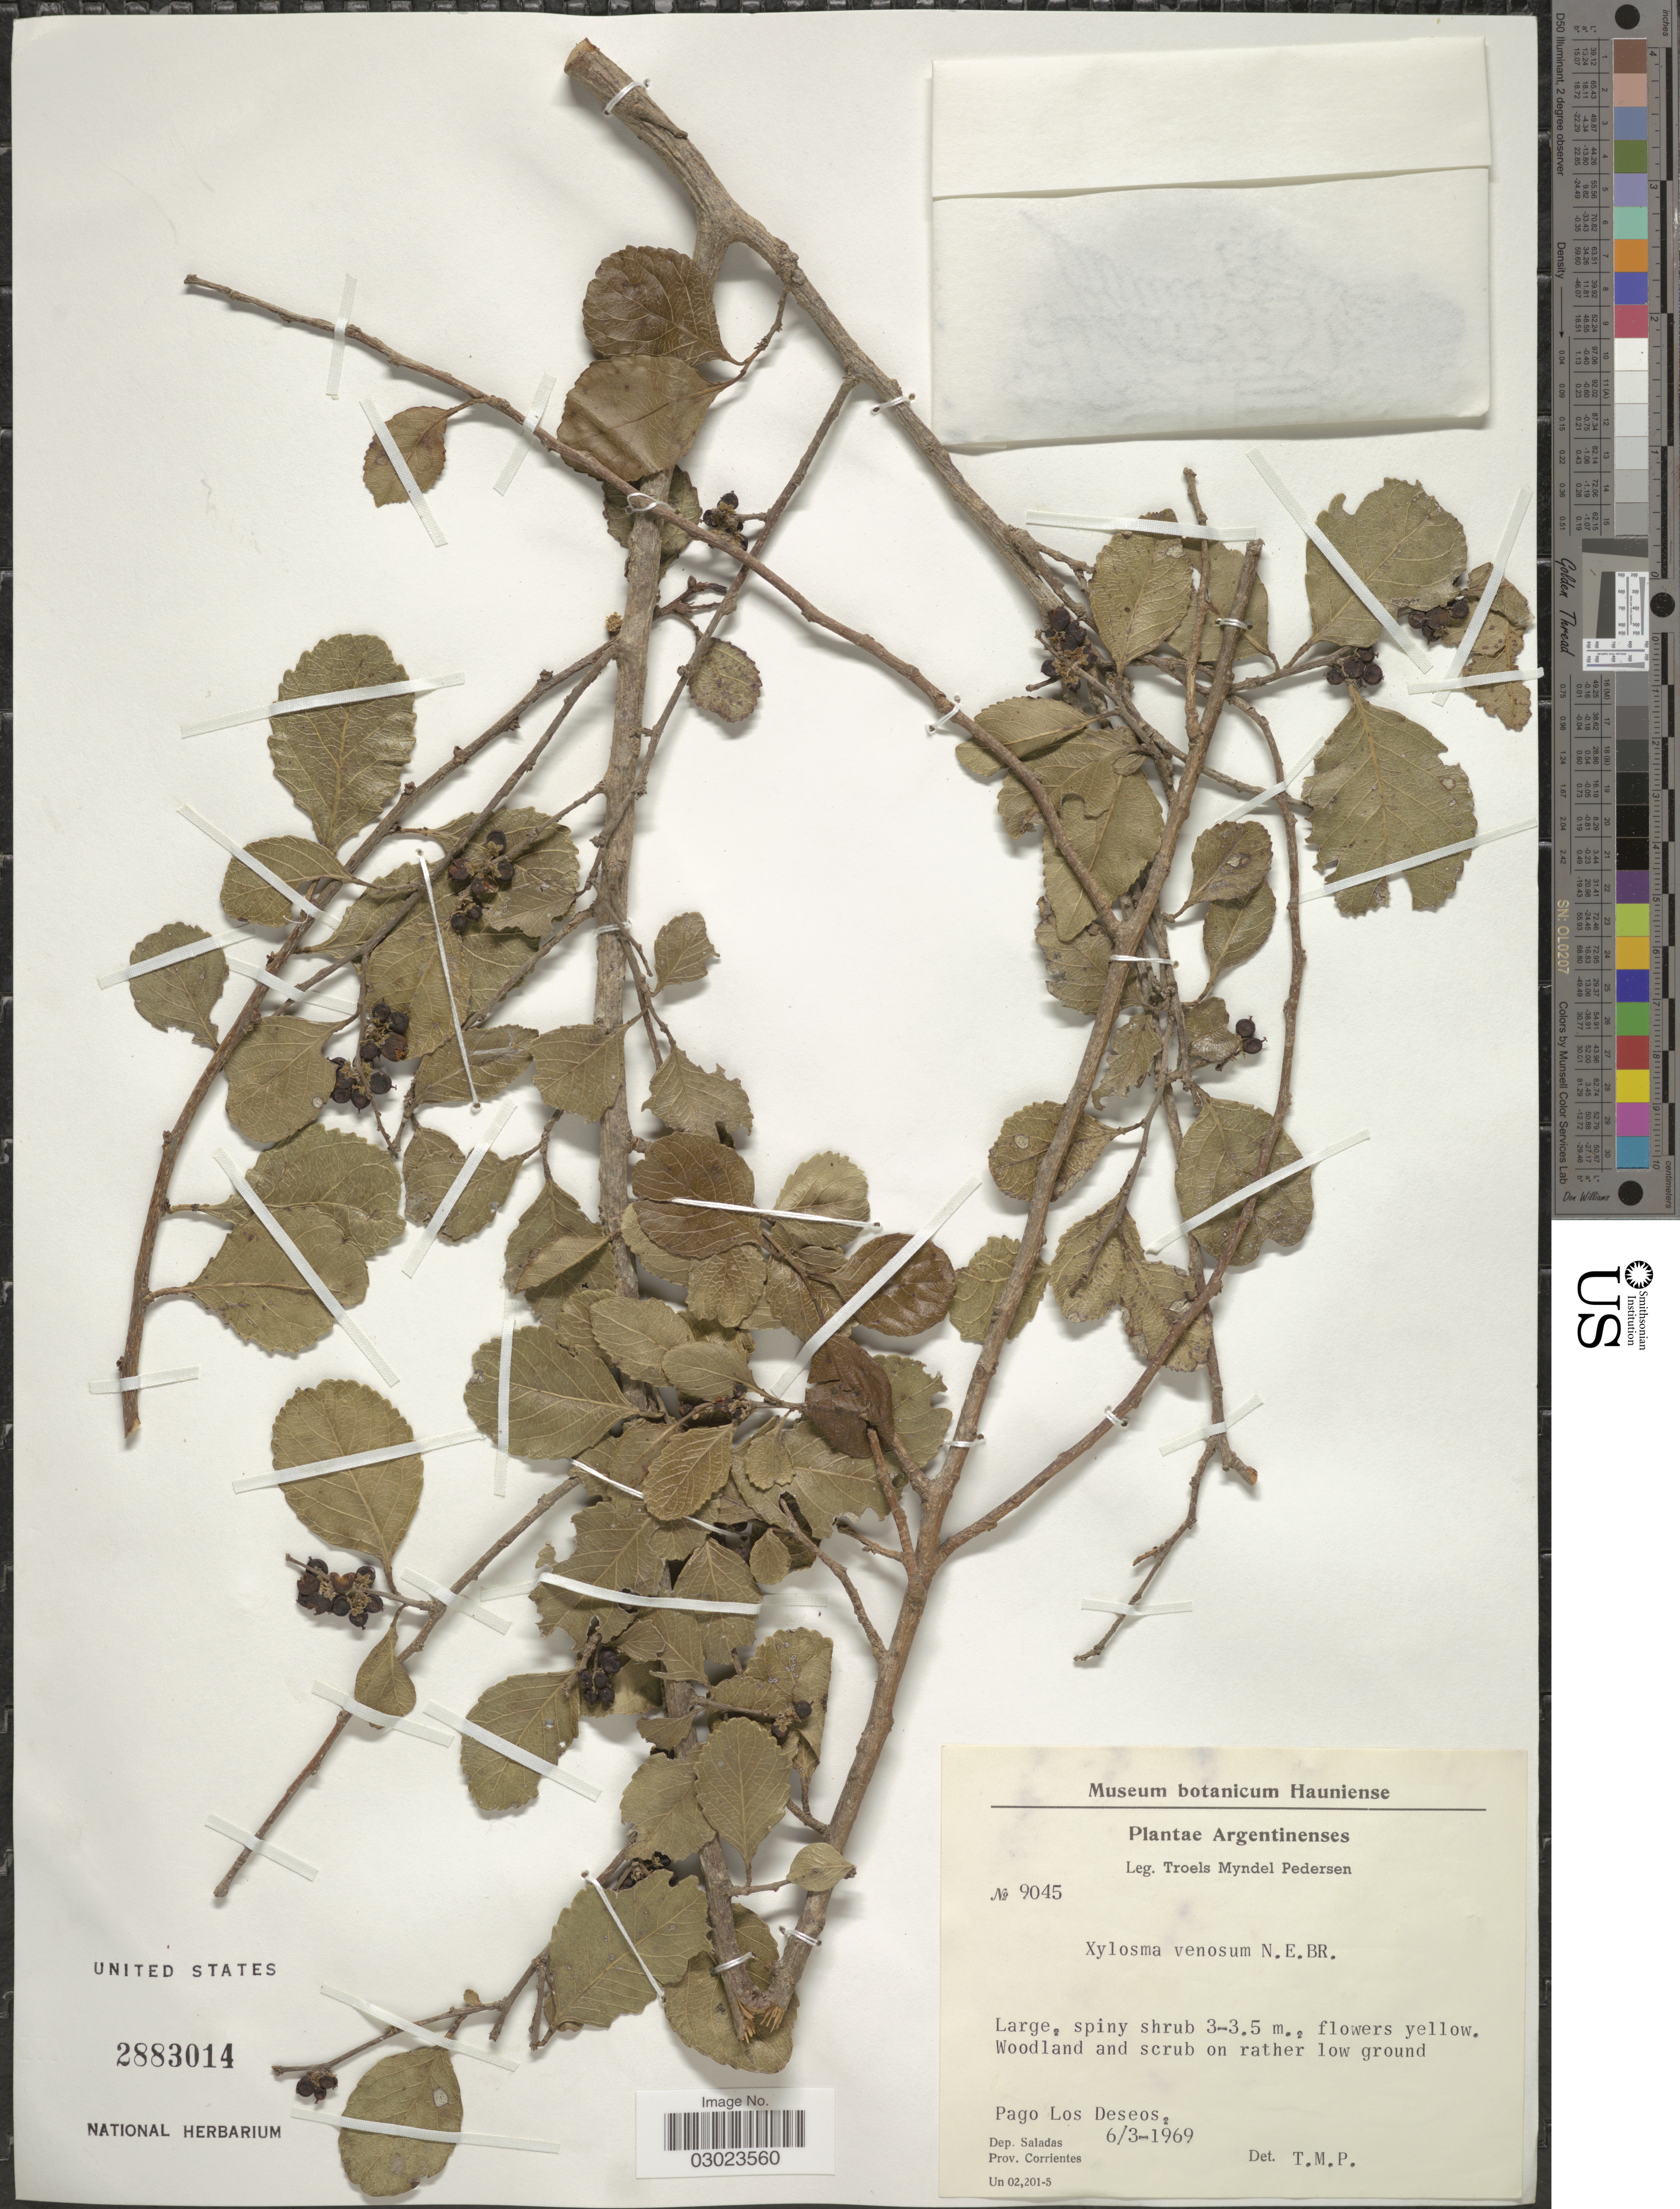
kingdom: Plantae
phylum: Tracheophyta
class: Magnoliopsida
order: Malpighiales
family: Salicaceae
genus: Xylosma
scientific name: Xylosma venosa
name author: N.E. Br.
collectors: T. Pederson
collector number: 9045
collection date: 1969-03-06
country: Argentina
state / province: Corrientes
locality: Pago Los Deseos, Dep. Saladas.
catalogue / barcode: US 2883014